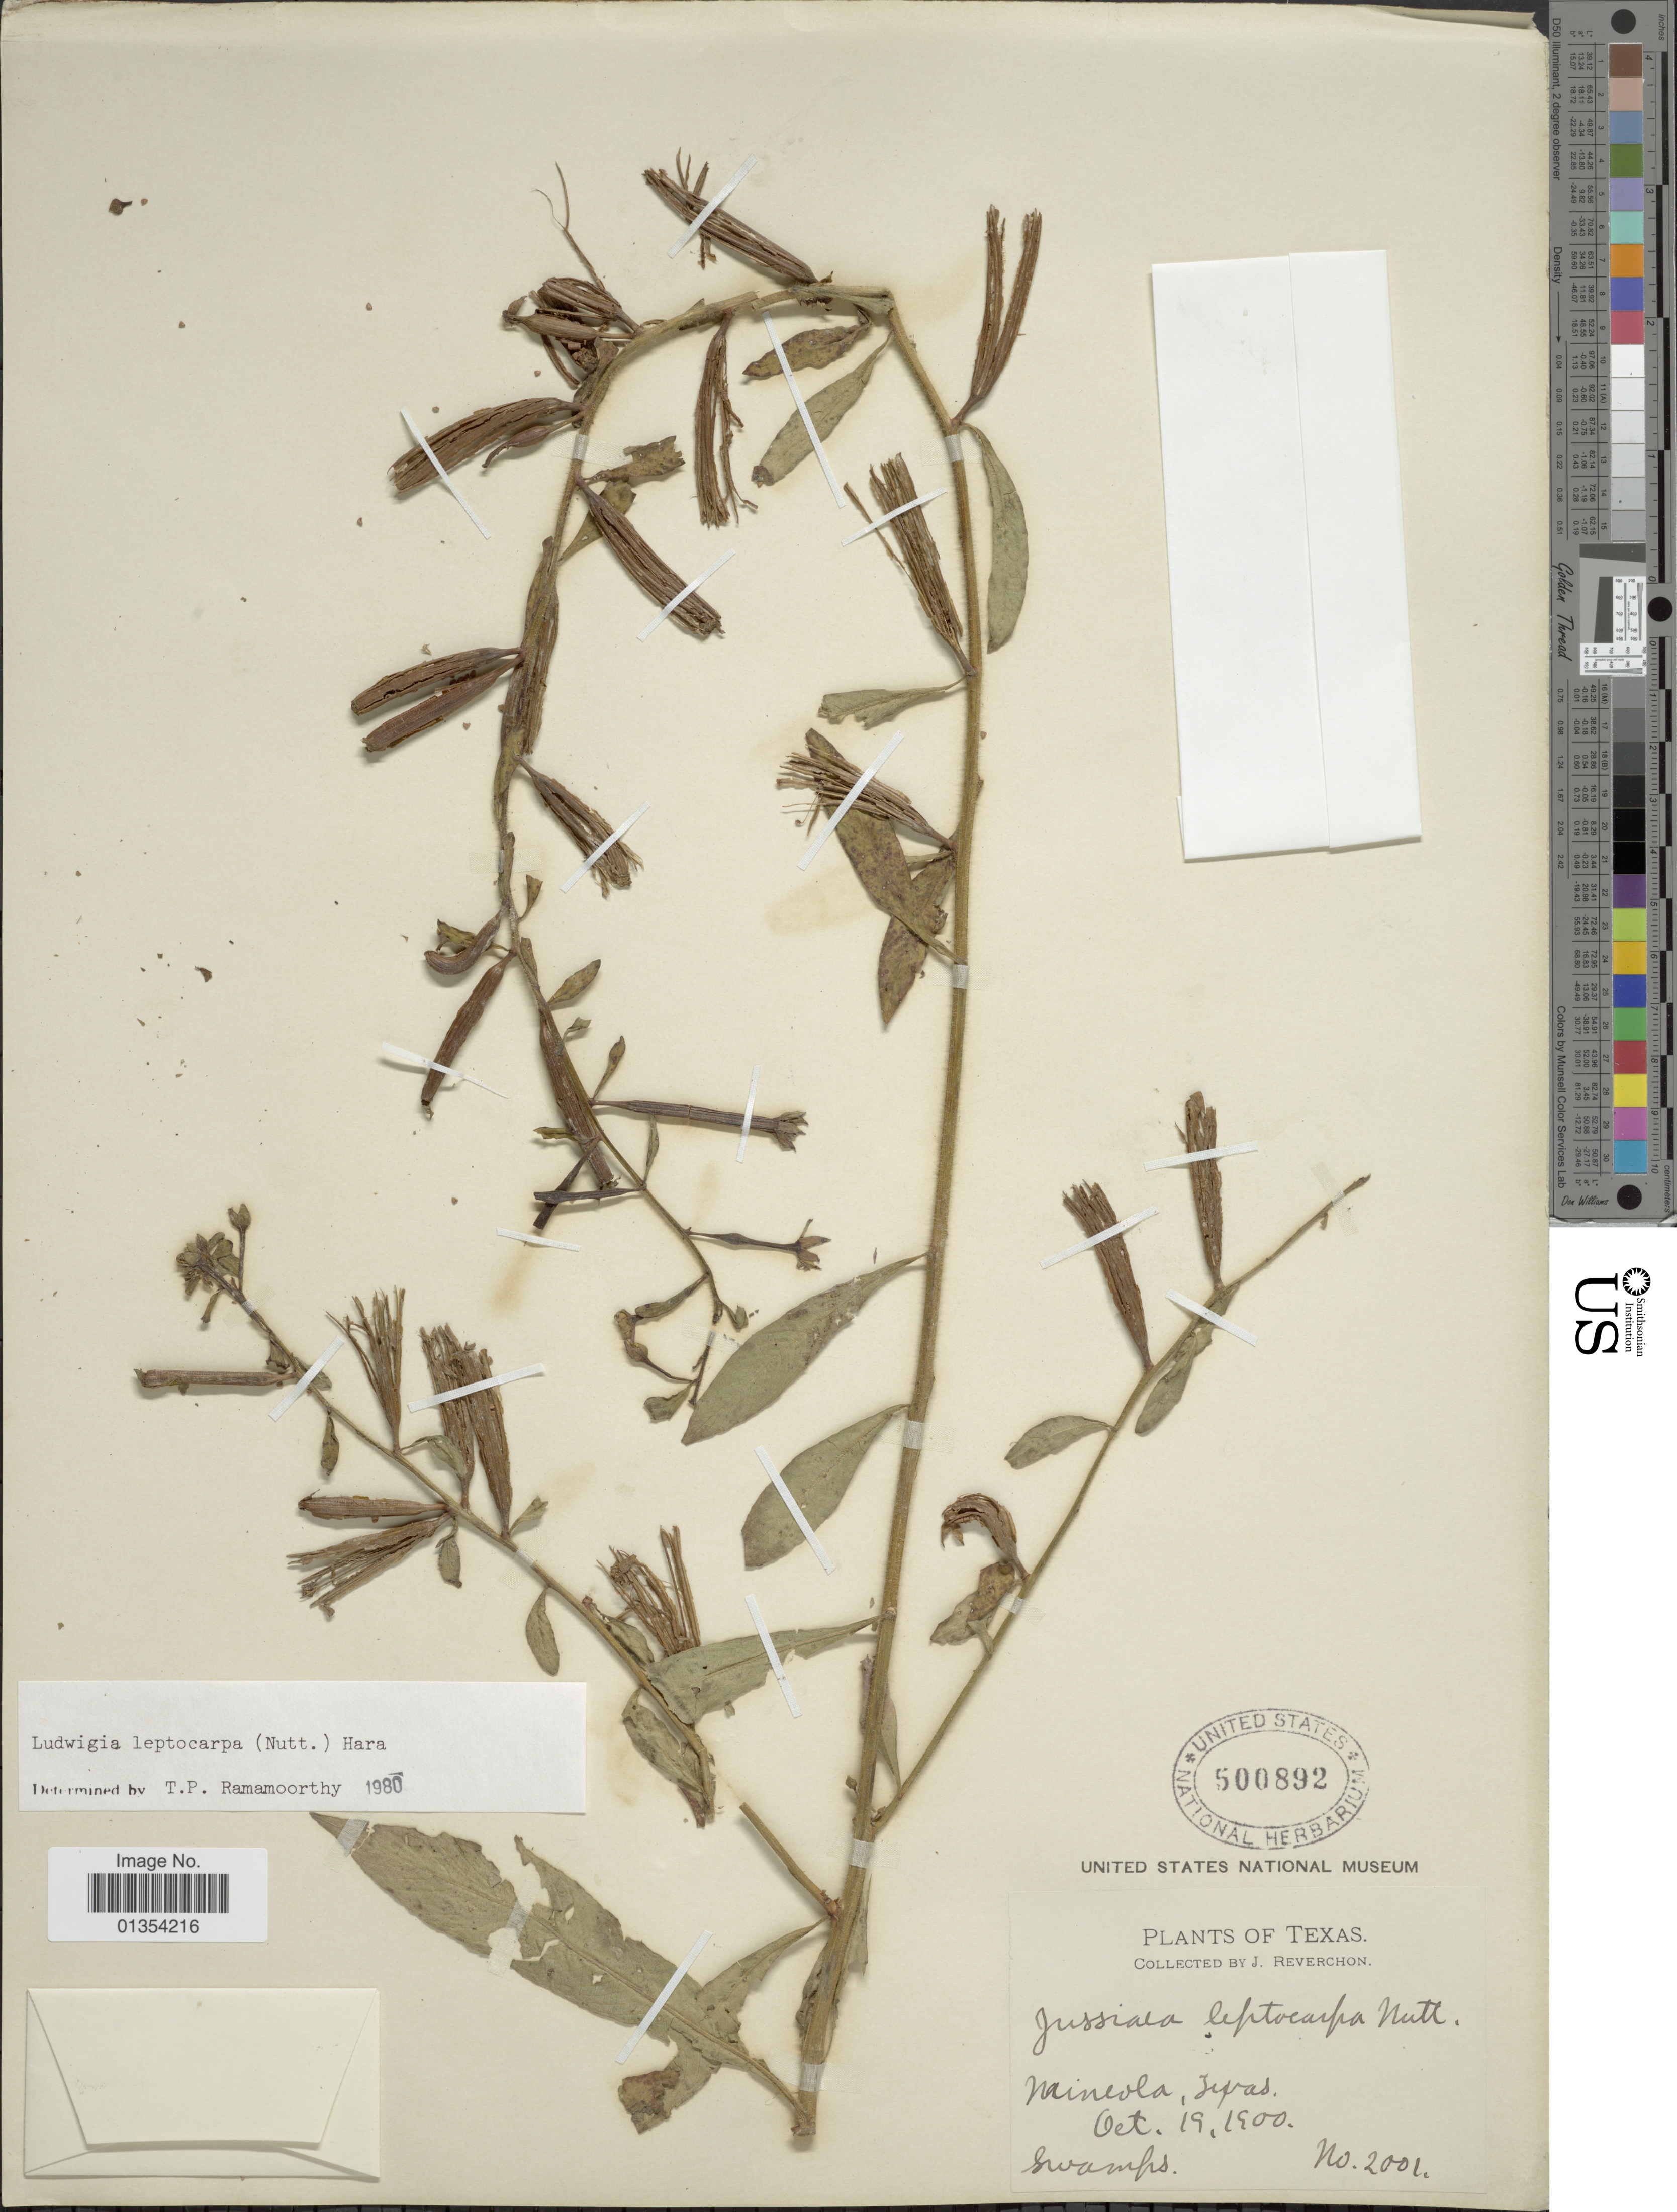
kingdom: Plantae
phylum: Tracheophyta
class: Magnoliopsida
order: Myrtales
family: Onagraceae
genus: Ludwigia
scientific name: Ludwigia leptocarpa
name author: (Nutt.) H. Hara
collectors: J. Reverchon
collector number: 2001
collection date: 1900-10-19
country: United States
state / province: Texas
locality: Naineola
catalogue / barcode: US 500892